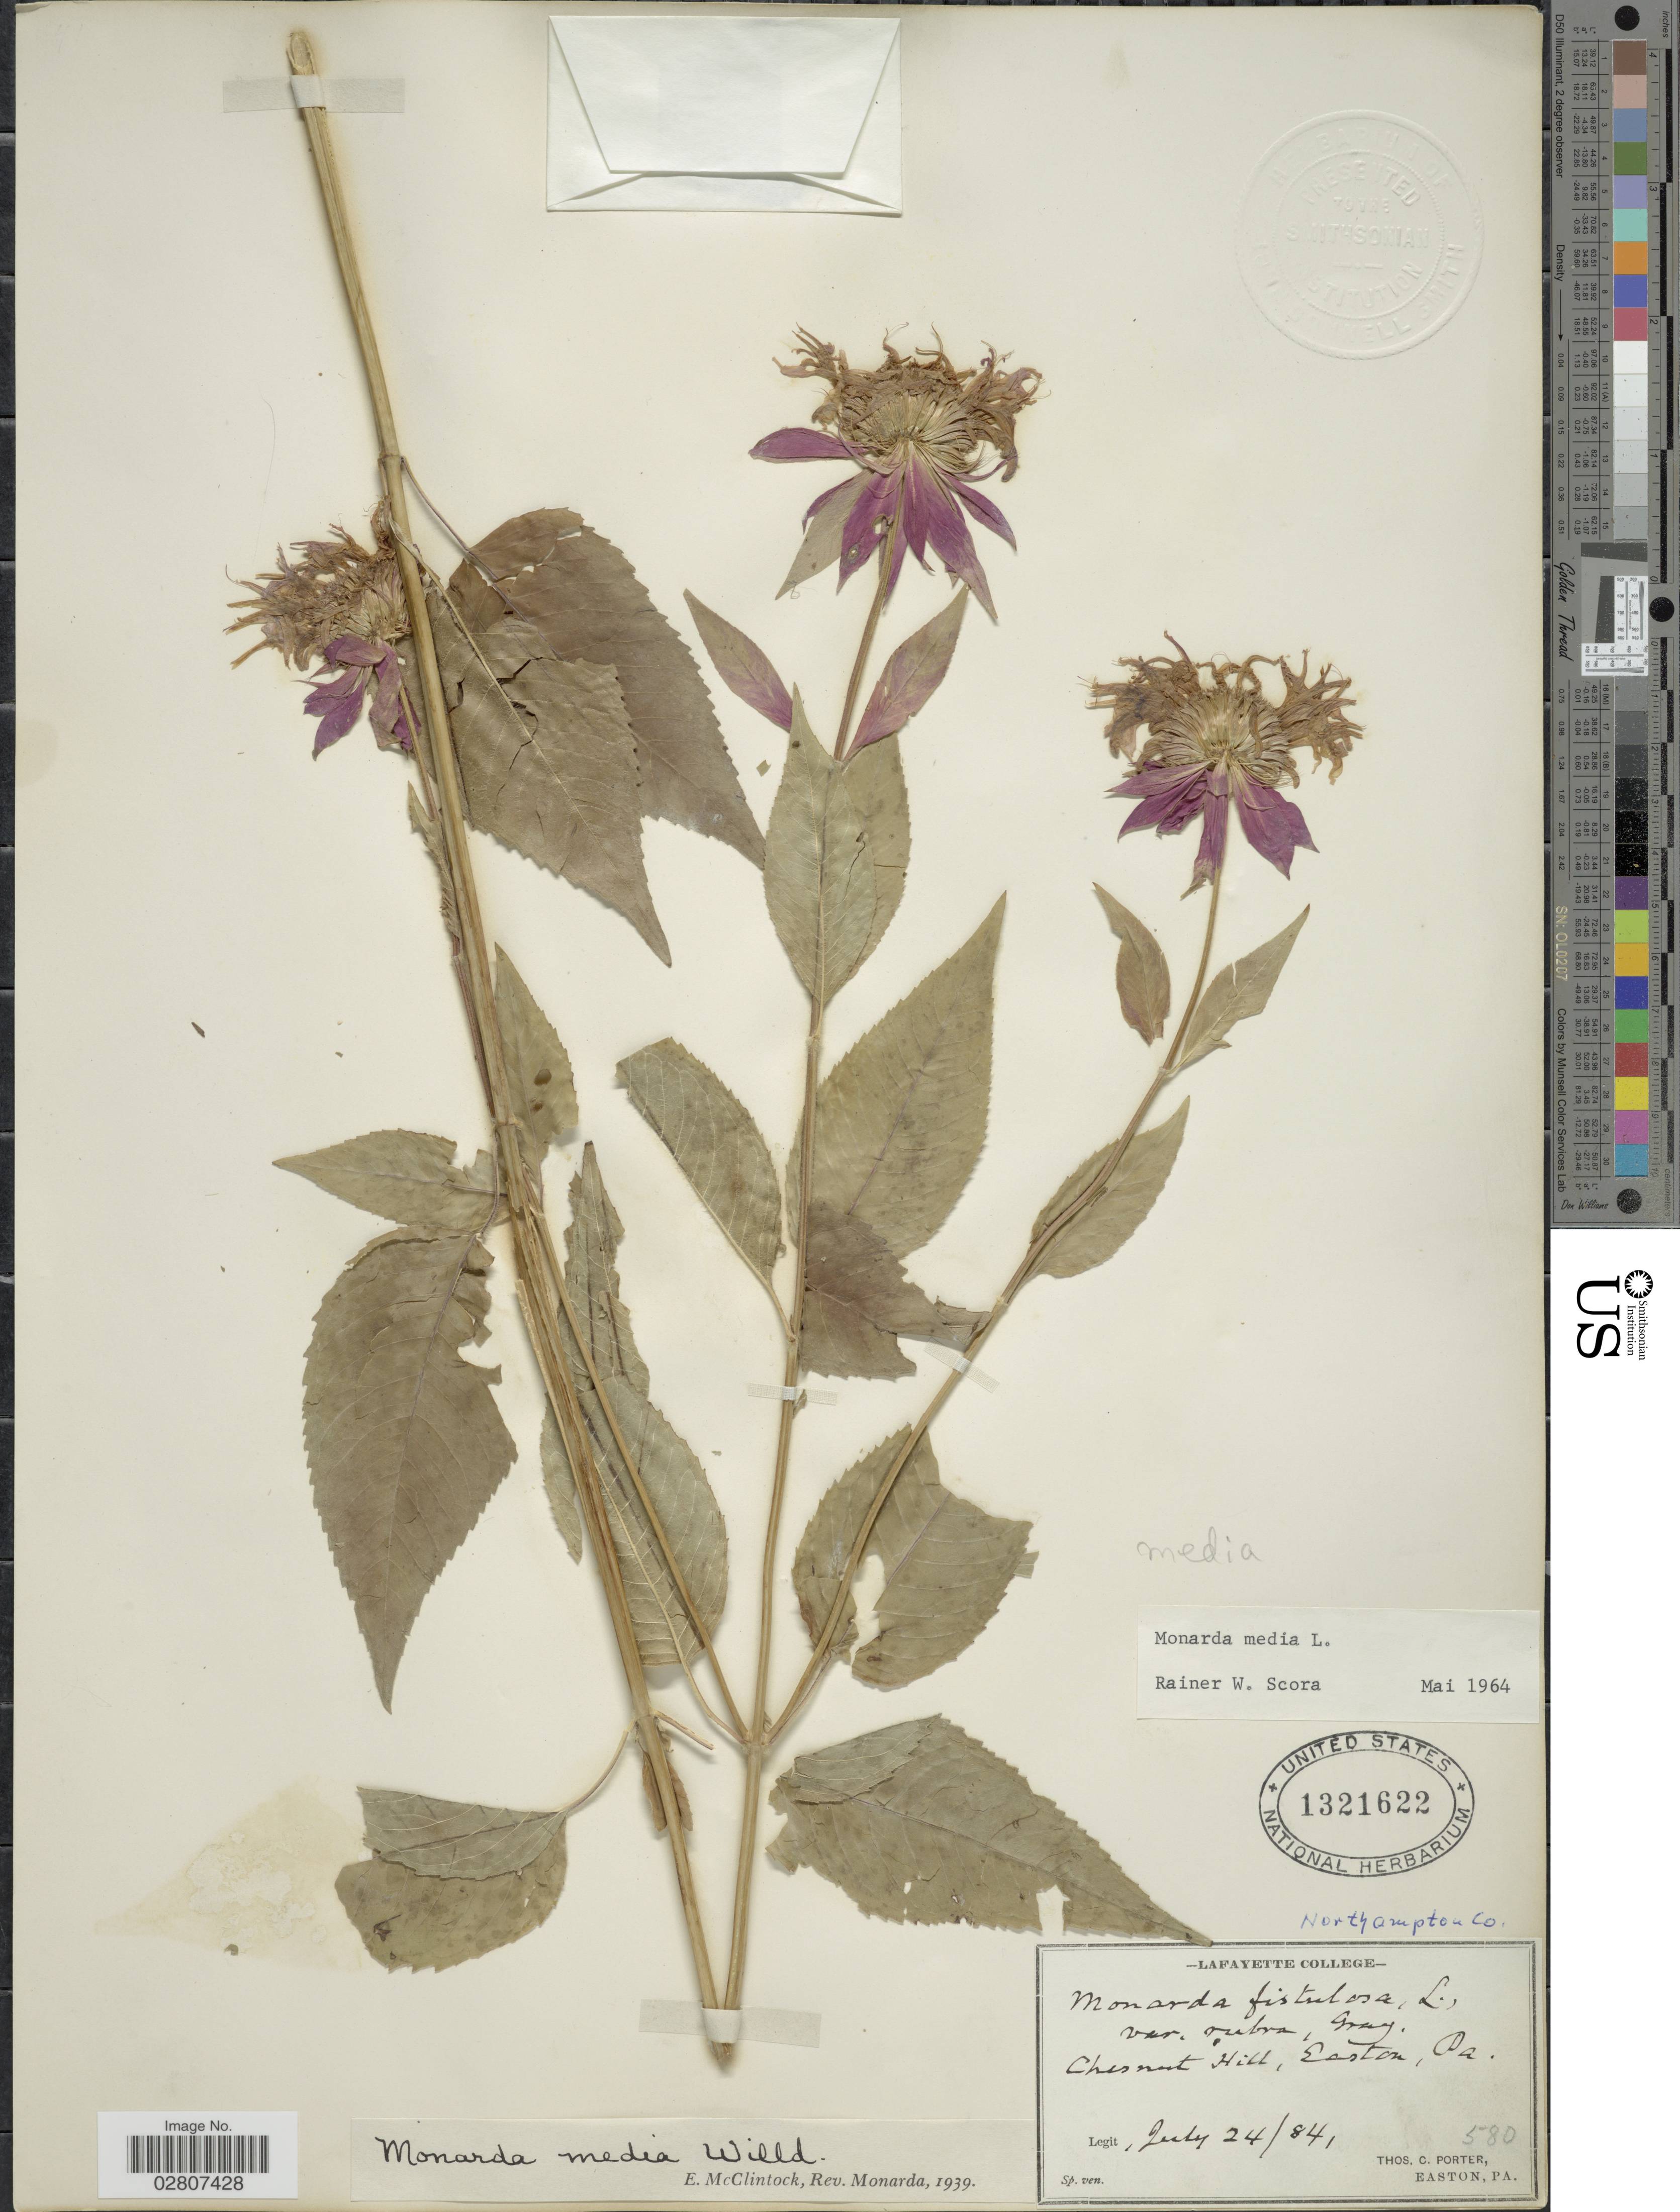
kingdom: Plantae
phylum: Tracheophyta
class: Magnoliopsida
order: Lamiales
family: Lamiaceae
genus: Monarda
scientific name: Monarda media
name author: Willd.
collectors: T. Porter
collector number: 580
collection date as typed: Transcribed d/m/y: 24/7/84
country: United States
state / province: Pennsylvania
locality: Chesnut Hill, Easton, Pa. Northampton Co.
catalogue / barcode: US 1321622